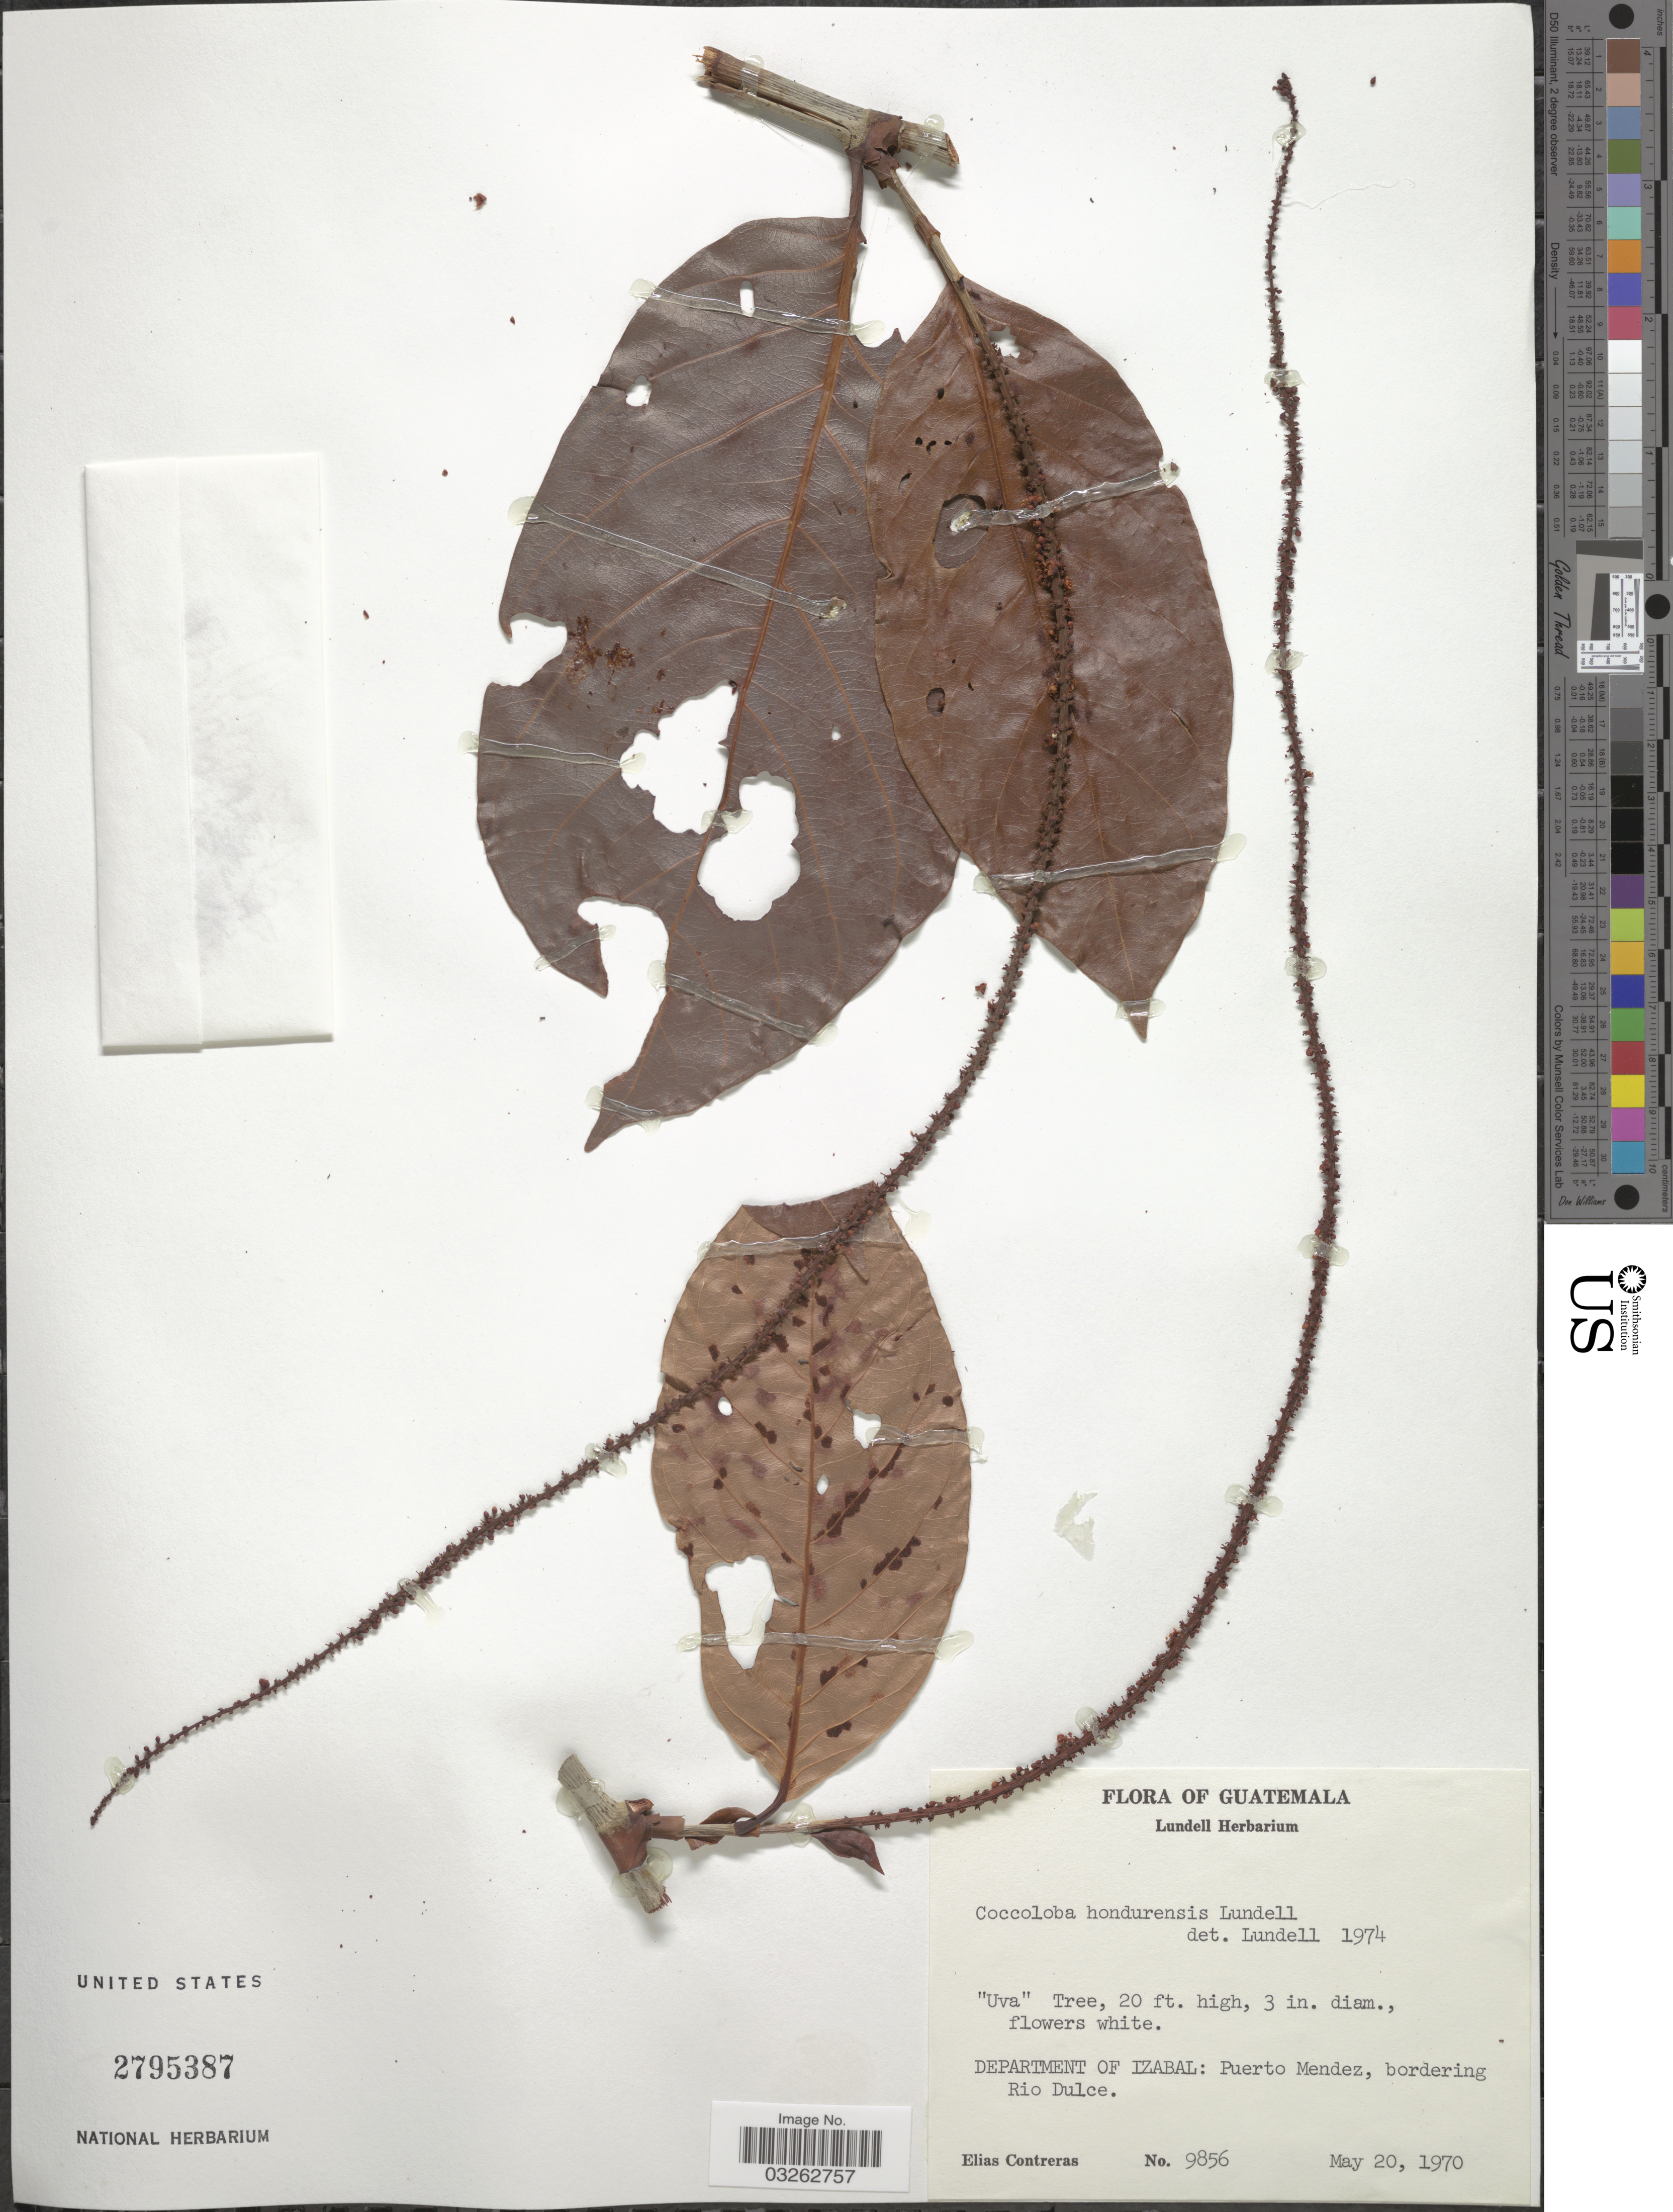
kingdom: Plantae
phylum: Tracheophyta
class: Magnoliopsida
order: Caryophyllales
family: Polygonaceae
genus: Coccoloba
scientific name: Coccoloba hondurensis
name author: Lundell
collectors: E. Contreras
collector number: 9856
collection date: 1970-05-20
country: Guatemala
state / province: Izabal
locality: Department of Izabal: Puerto Mendez, bordering Rio Dulce.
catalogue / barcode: US 2795387